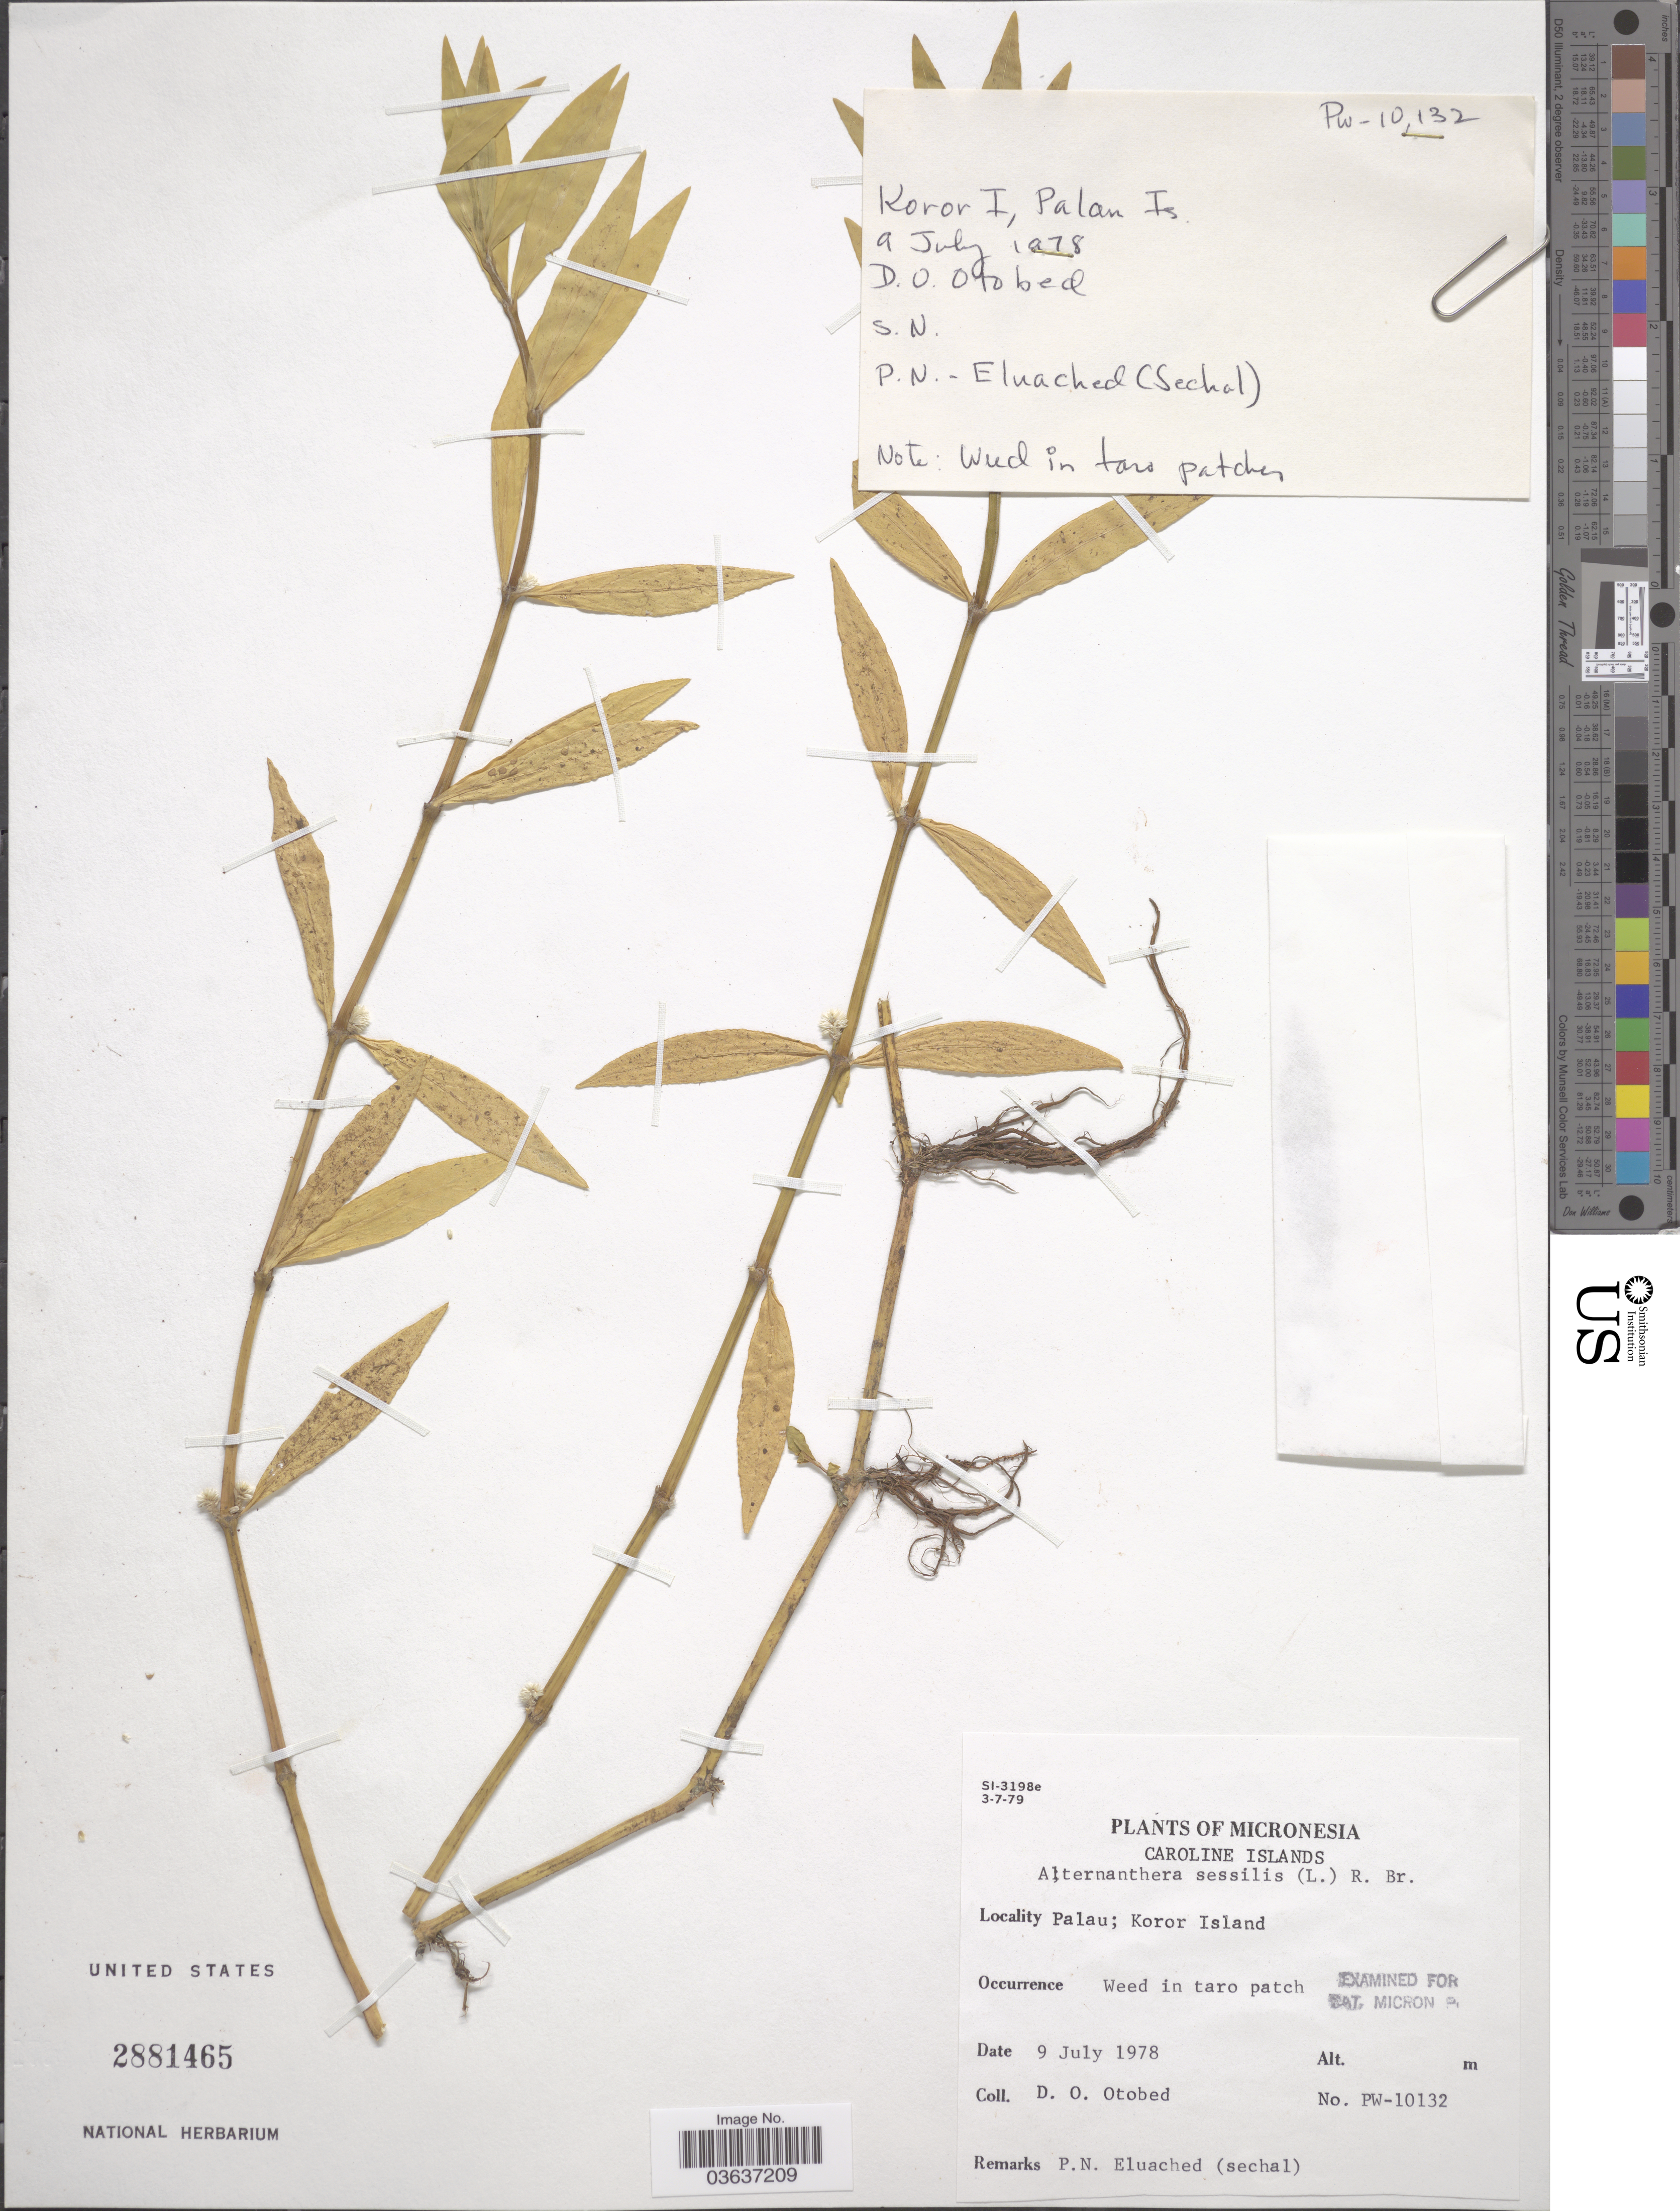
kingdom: Plantae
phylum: Tracheophyta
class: Magnoliopsida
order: Caryophyllales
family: Amaranthaceae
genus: Alternanthera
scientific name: Alternanthera sessilis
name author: (L.) DC.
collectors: D. O. Otobed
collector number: PW-10132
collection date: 1978-07-09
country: Palau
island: Oreor [Koror]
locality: Micronesia. Caroline Islands. Palau; Koror Island.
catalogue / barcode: US 2881465